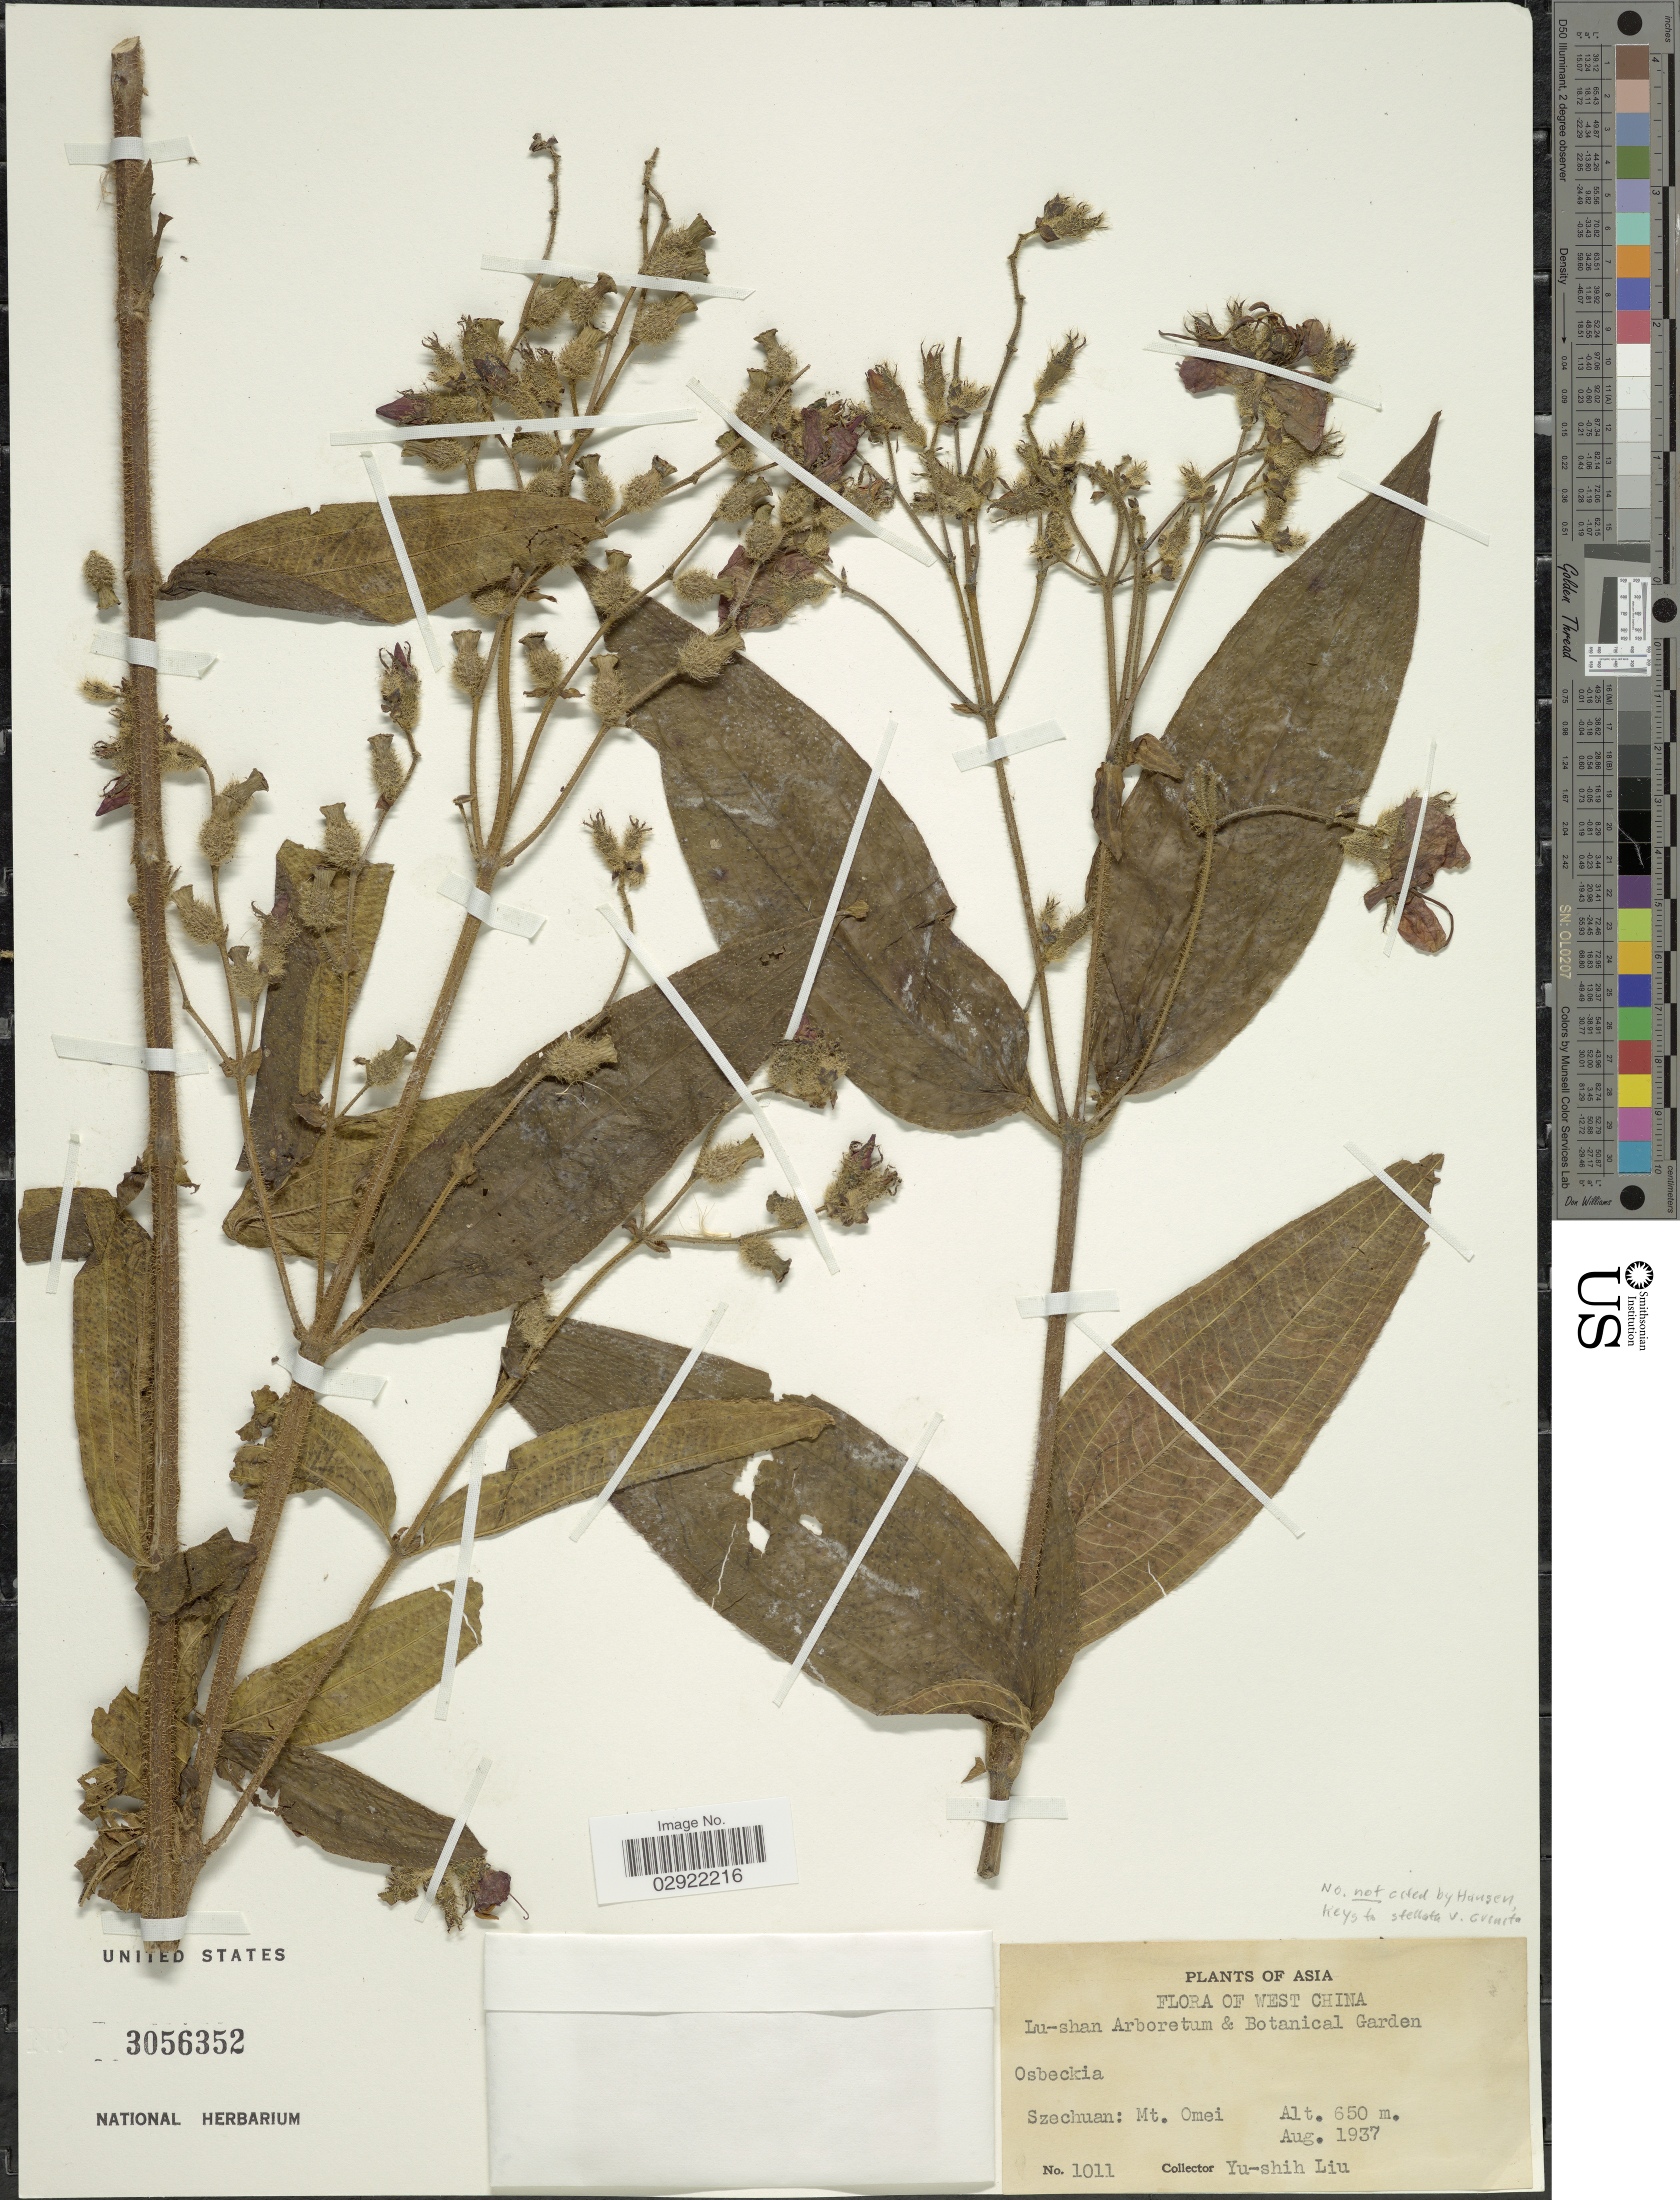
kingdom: Plantae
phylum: Tracheophyta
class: Magnoliopsida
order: Myrtales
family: Melastomataceae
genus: Osbeckia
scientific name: Osbeckia stellata var. crinita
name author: (Benth. ex Naudin) C.Hansen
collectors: Y.-S. Liu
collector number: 1011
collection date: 1937-08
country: China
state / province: Sichuan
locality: West China, Szechuan: Mt. Omei.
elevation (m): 650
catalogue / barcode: US 3056352